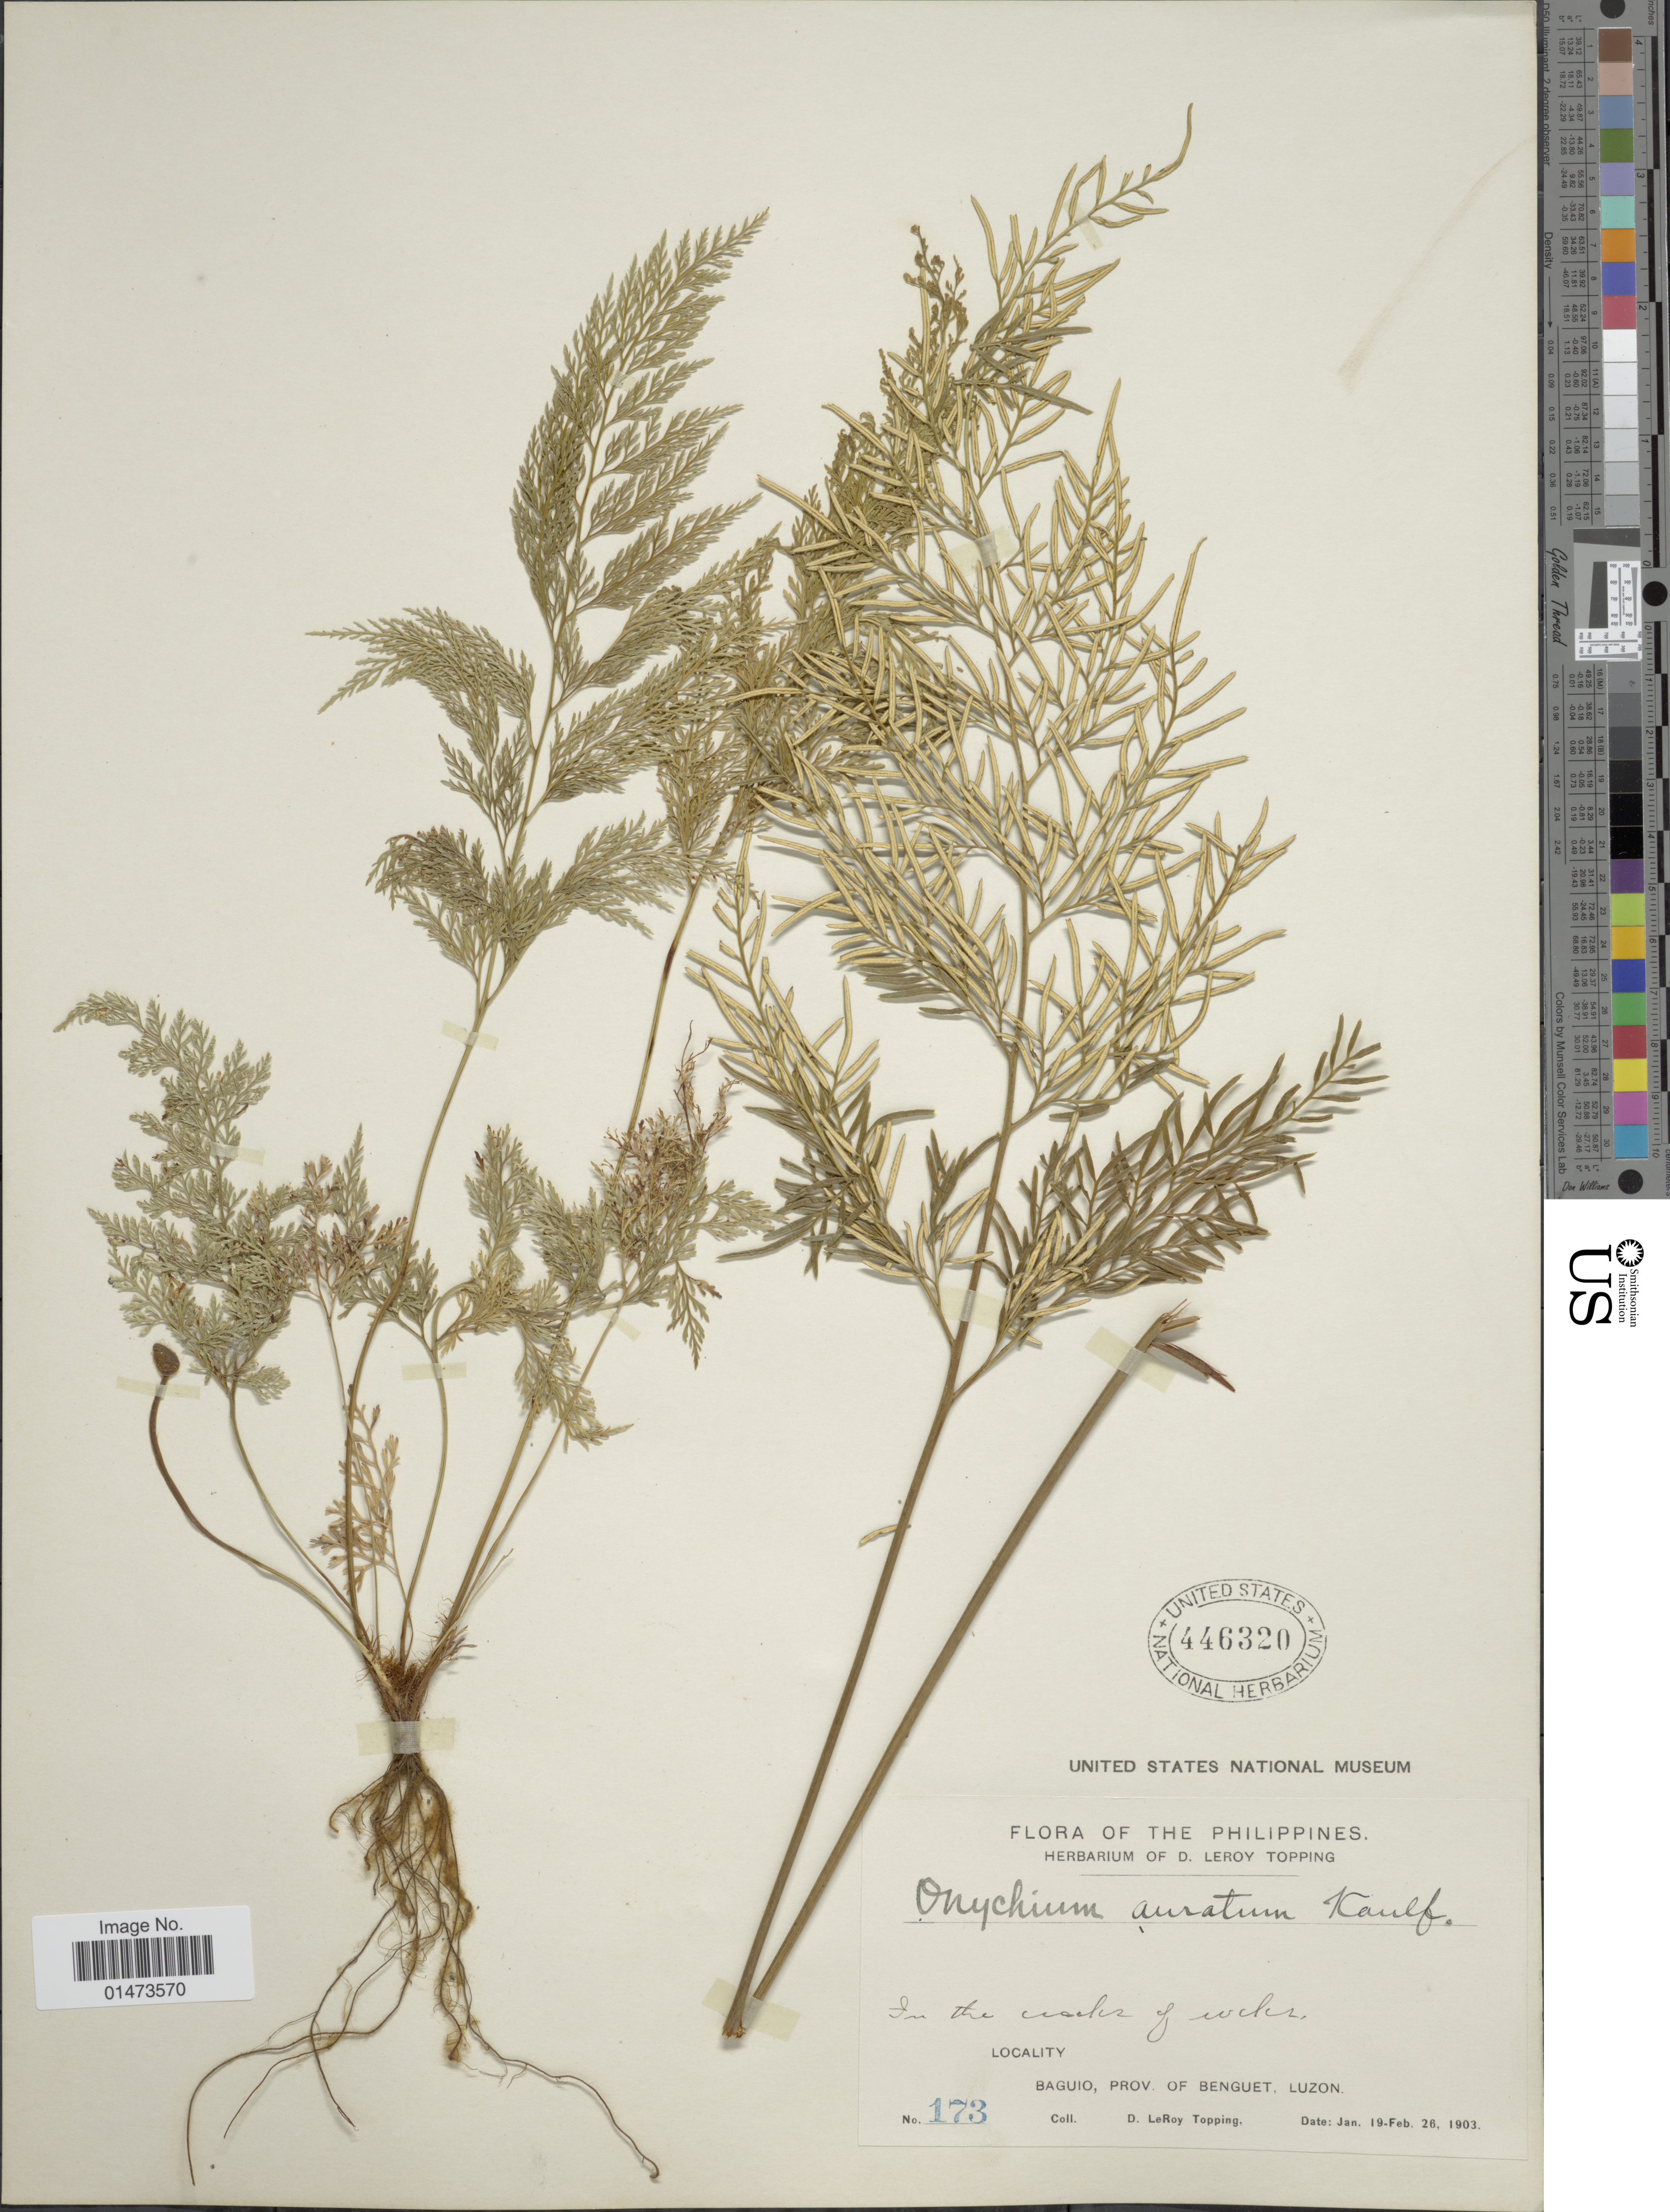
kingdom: Plantae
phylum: Tracheophyta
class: Polypodiopsida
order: Polypodiales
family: Pteridaceae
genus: Onychium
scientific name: Onychium siliculosum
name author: (Desv.) C. Chr.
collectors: D. L. Topping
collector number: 173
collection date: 1903-01-19/1903-02-26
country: Philippines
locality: In the cracks of rocks, Baguio, Prov. of Benguet, Luzon.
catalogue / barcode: US 446320